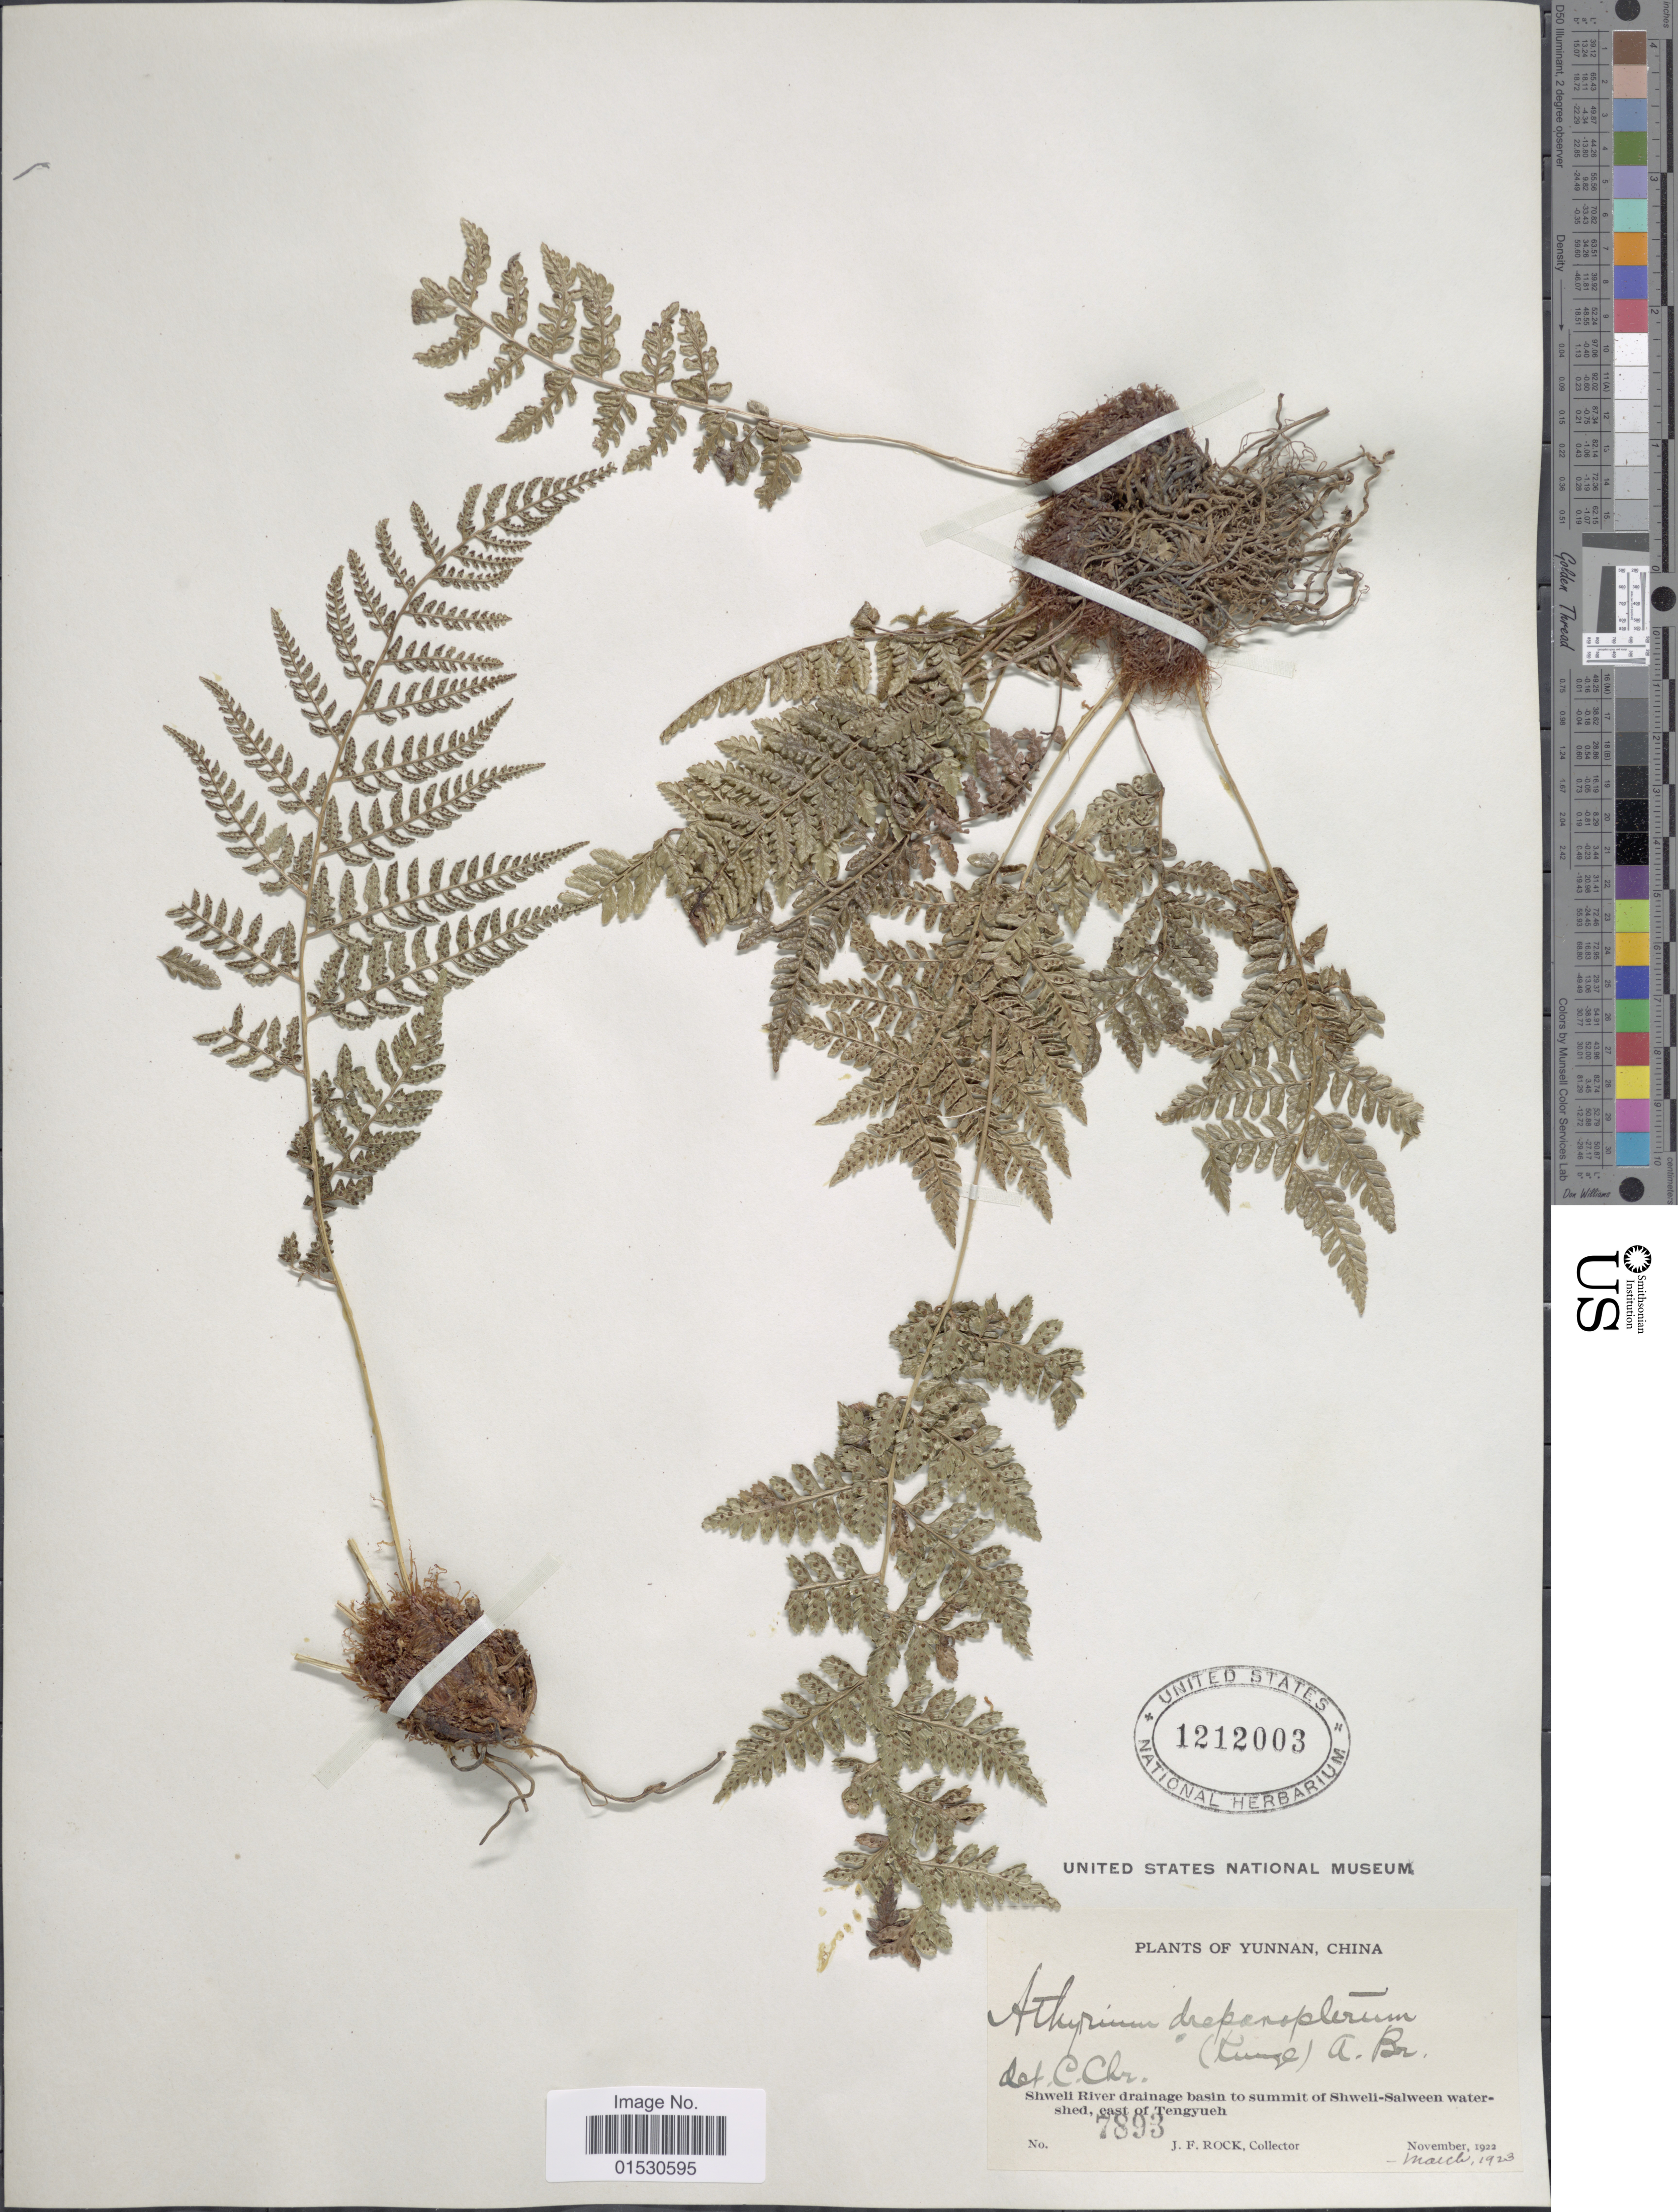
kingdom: Plantae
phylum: Tracheophyta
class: Polypodiopsida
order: Polypodiales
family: Athyriaceae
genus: Athyrium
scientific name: Athyrium drepanopterum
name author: (Kunze) A. Braun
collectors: J. Rock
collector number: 7893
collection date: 1922-11/1923-03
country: China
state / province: Yunnan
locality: Shweli River drainage basin to summit of Shweli-Salween watershed, east of Tengyueh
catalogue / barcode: US 1212003